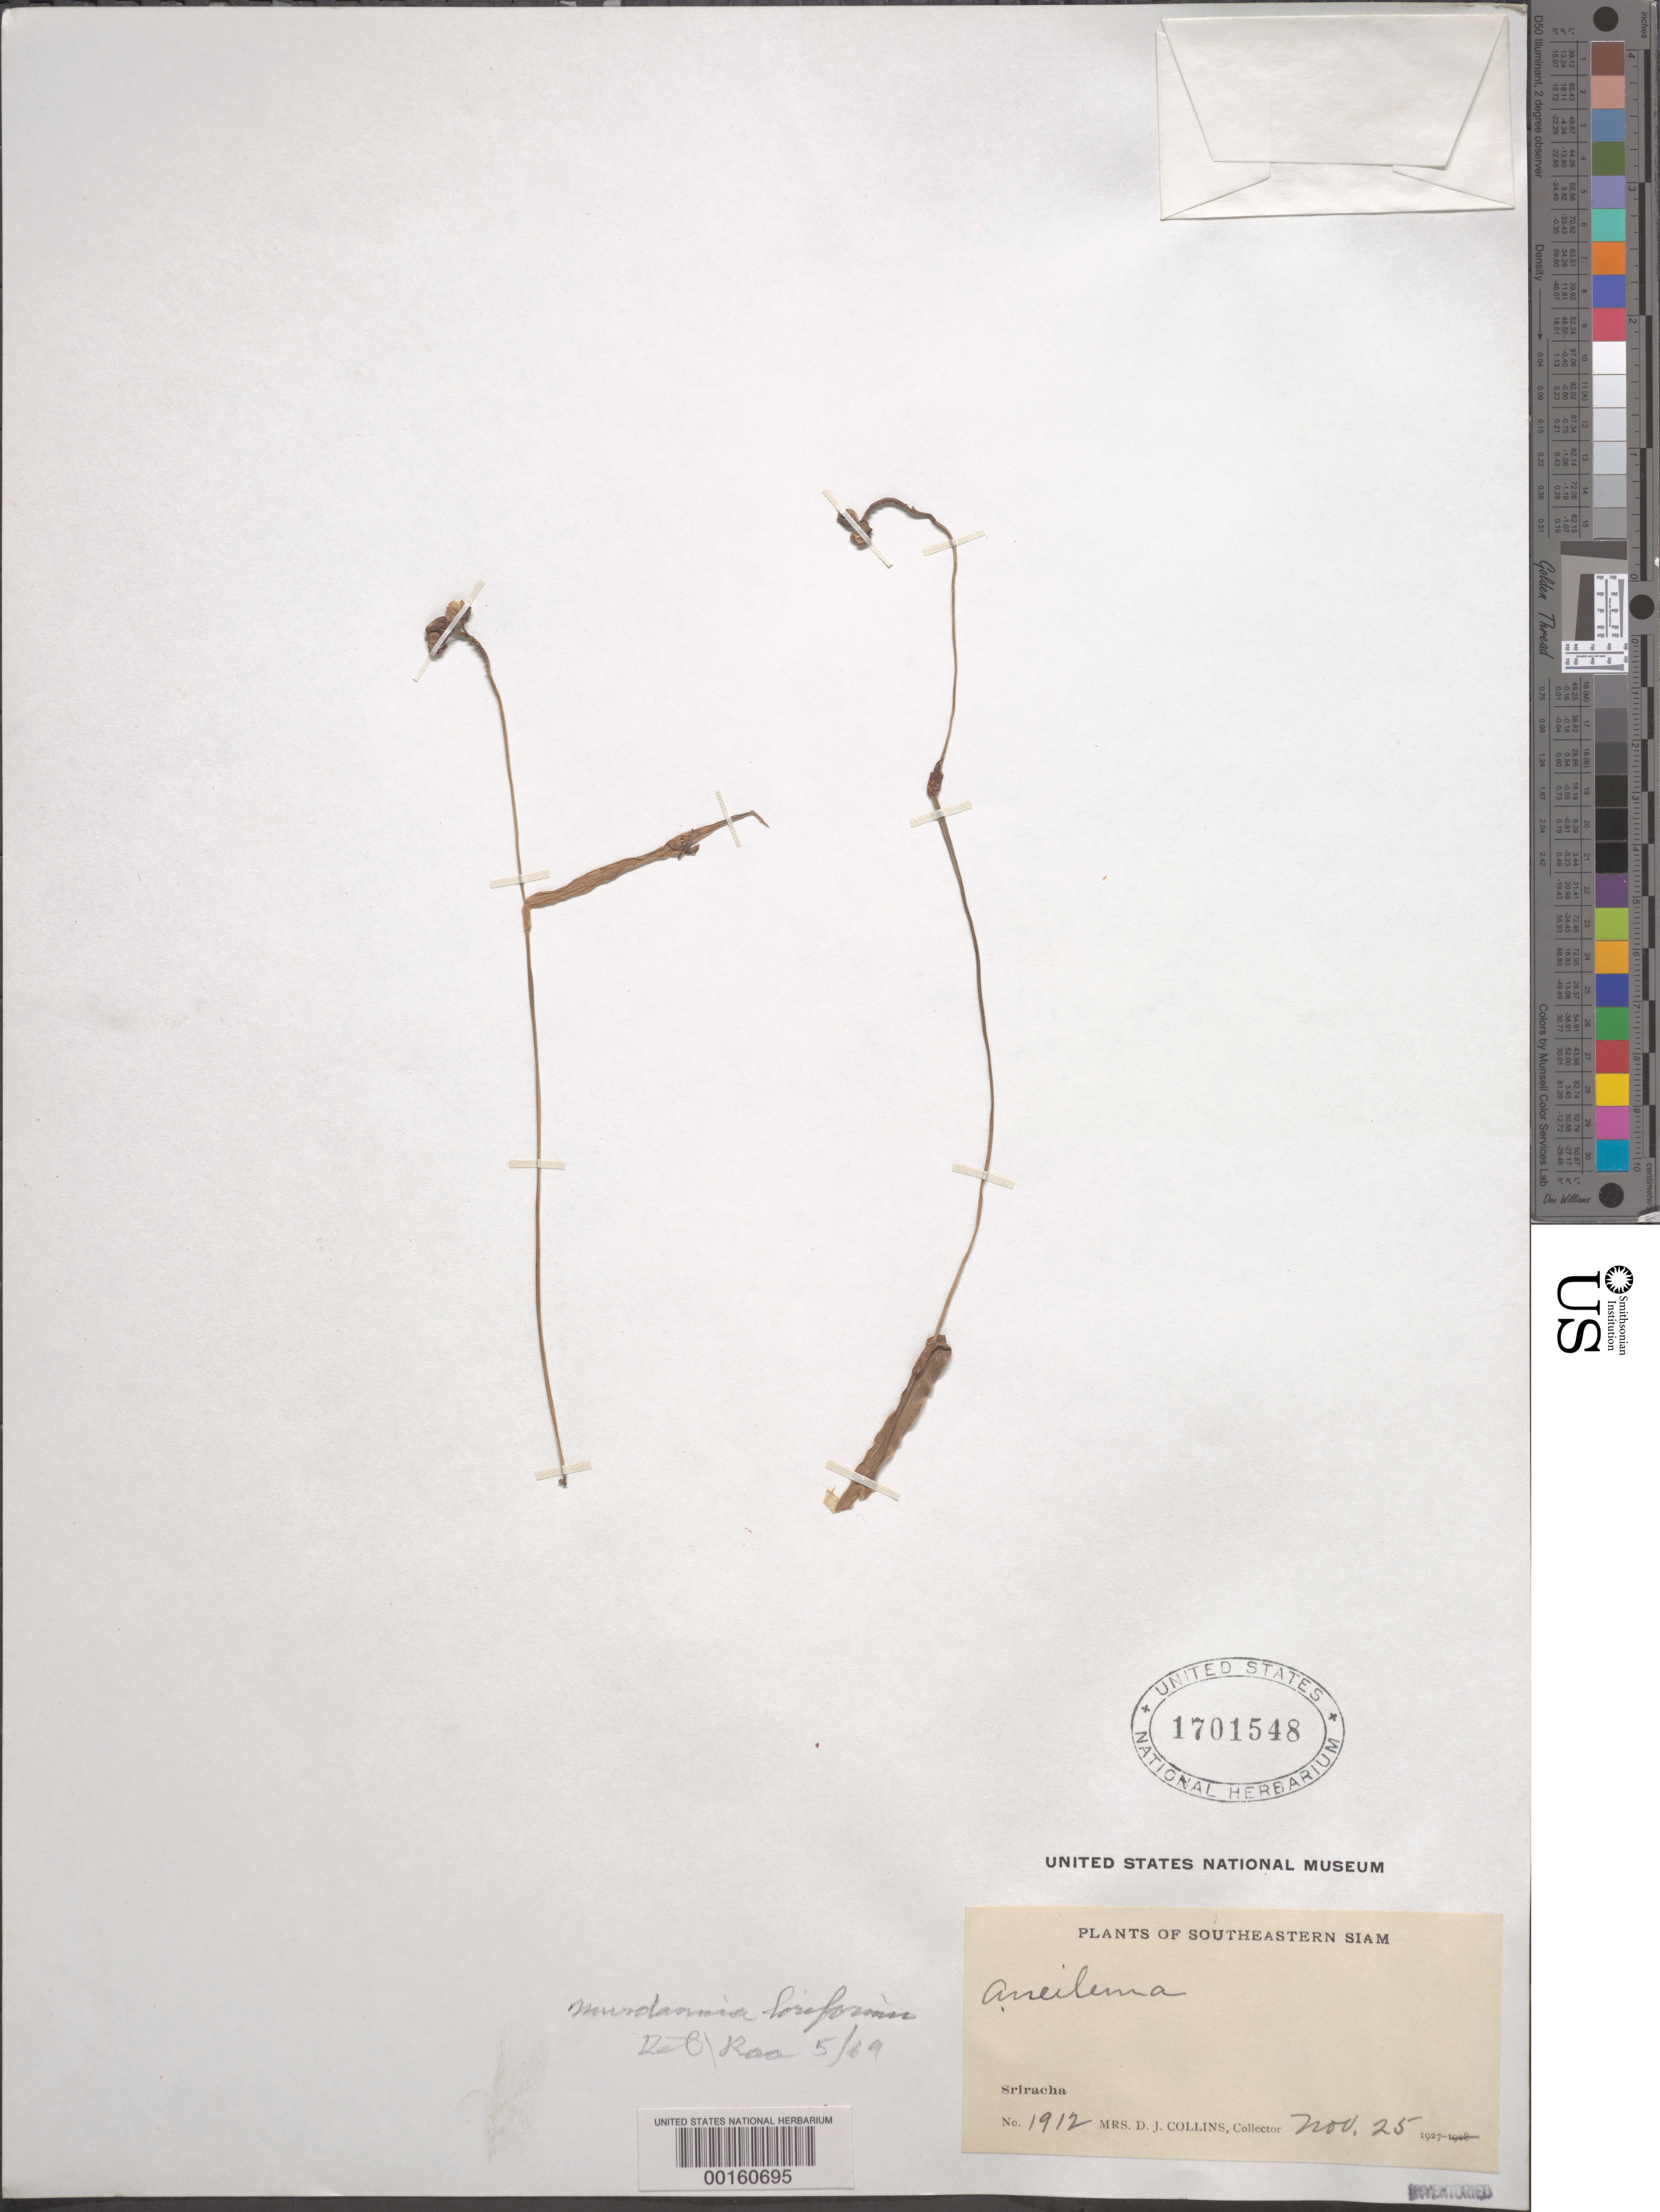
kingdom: Plantae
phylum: Tracheophyta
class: Liliopsida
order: Commelinales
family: Commelinaceae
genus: Murdannia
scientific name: Murdannia loriformis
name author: (Hassk.) R.S. Rao & Kammathy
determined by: Rao, R. S.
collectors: Mrs. D. J. Collins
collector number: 1912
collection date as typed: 25 Nov 1927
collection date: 1927-11-25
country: Thailand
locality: Sriracha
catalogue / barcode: US 1701548